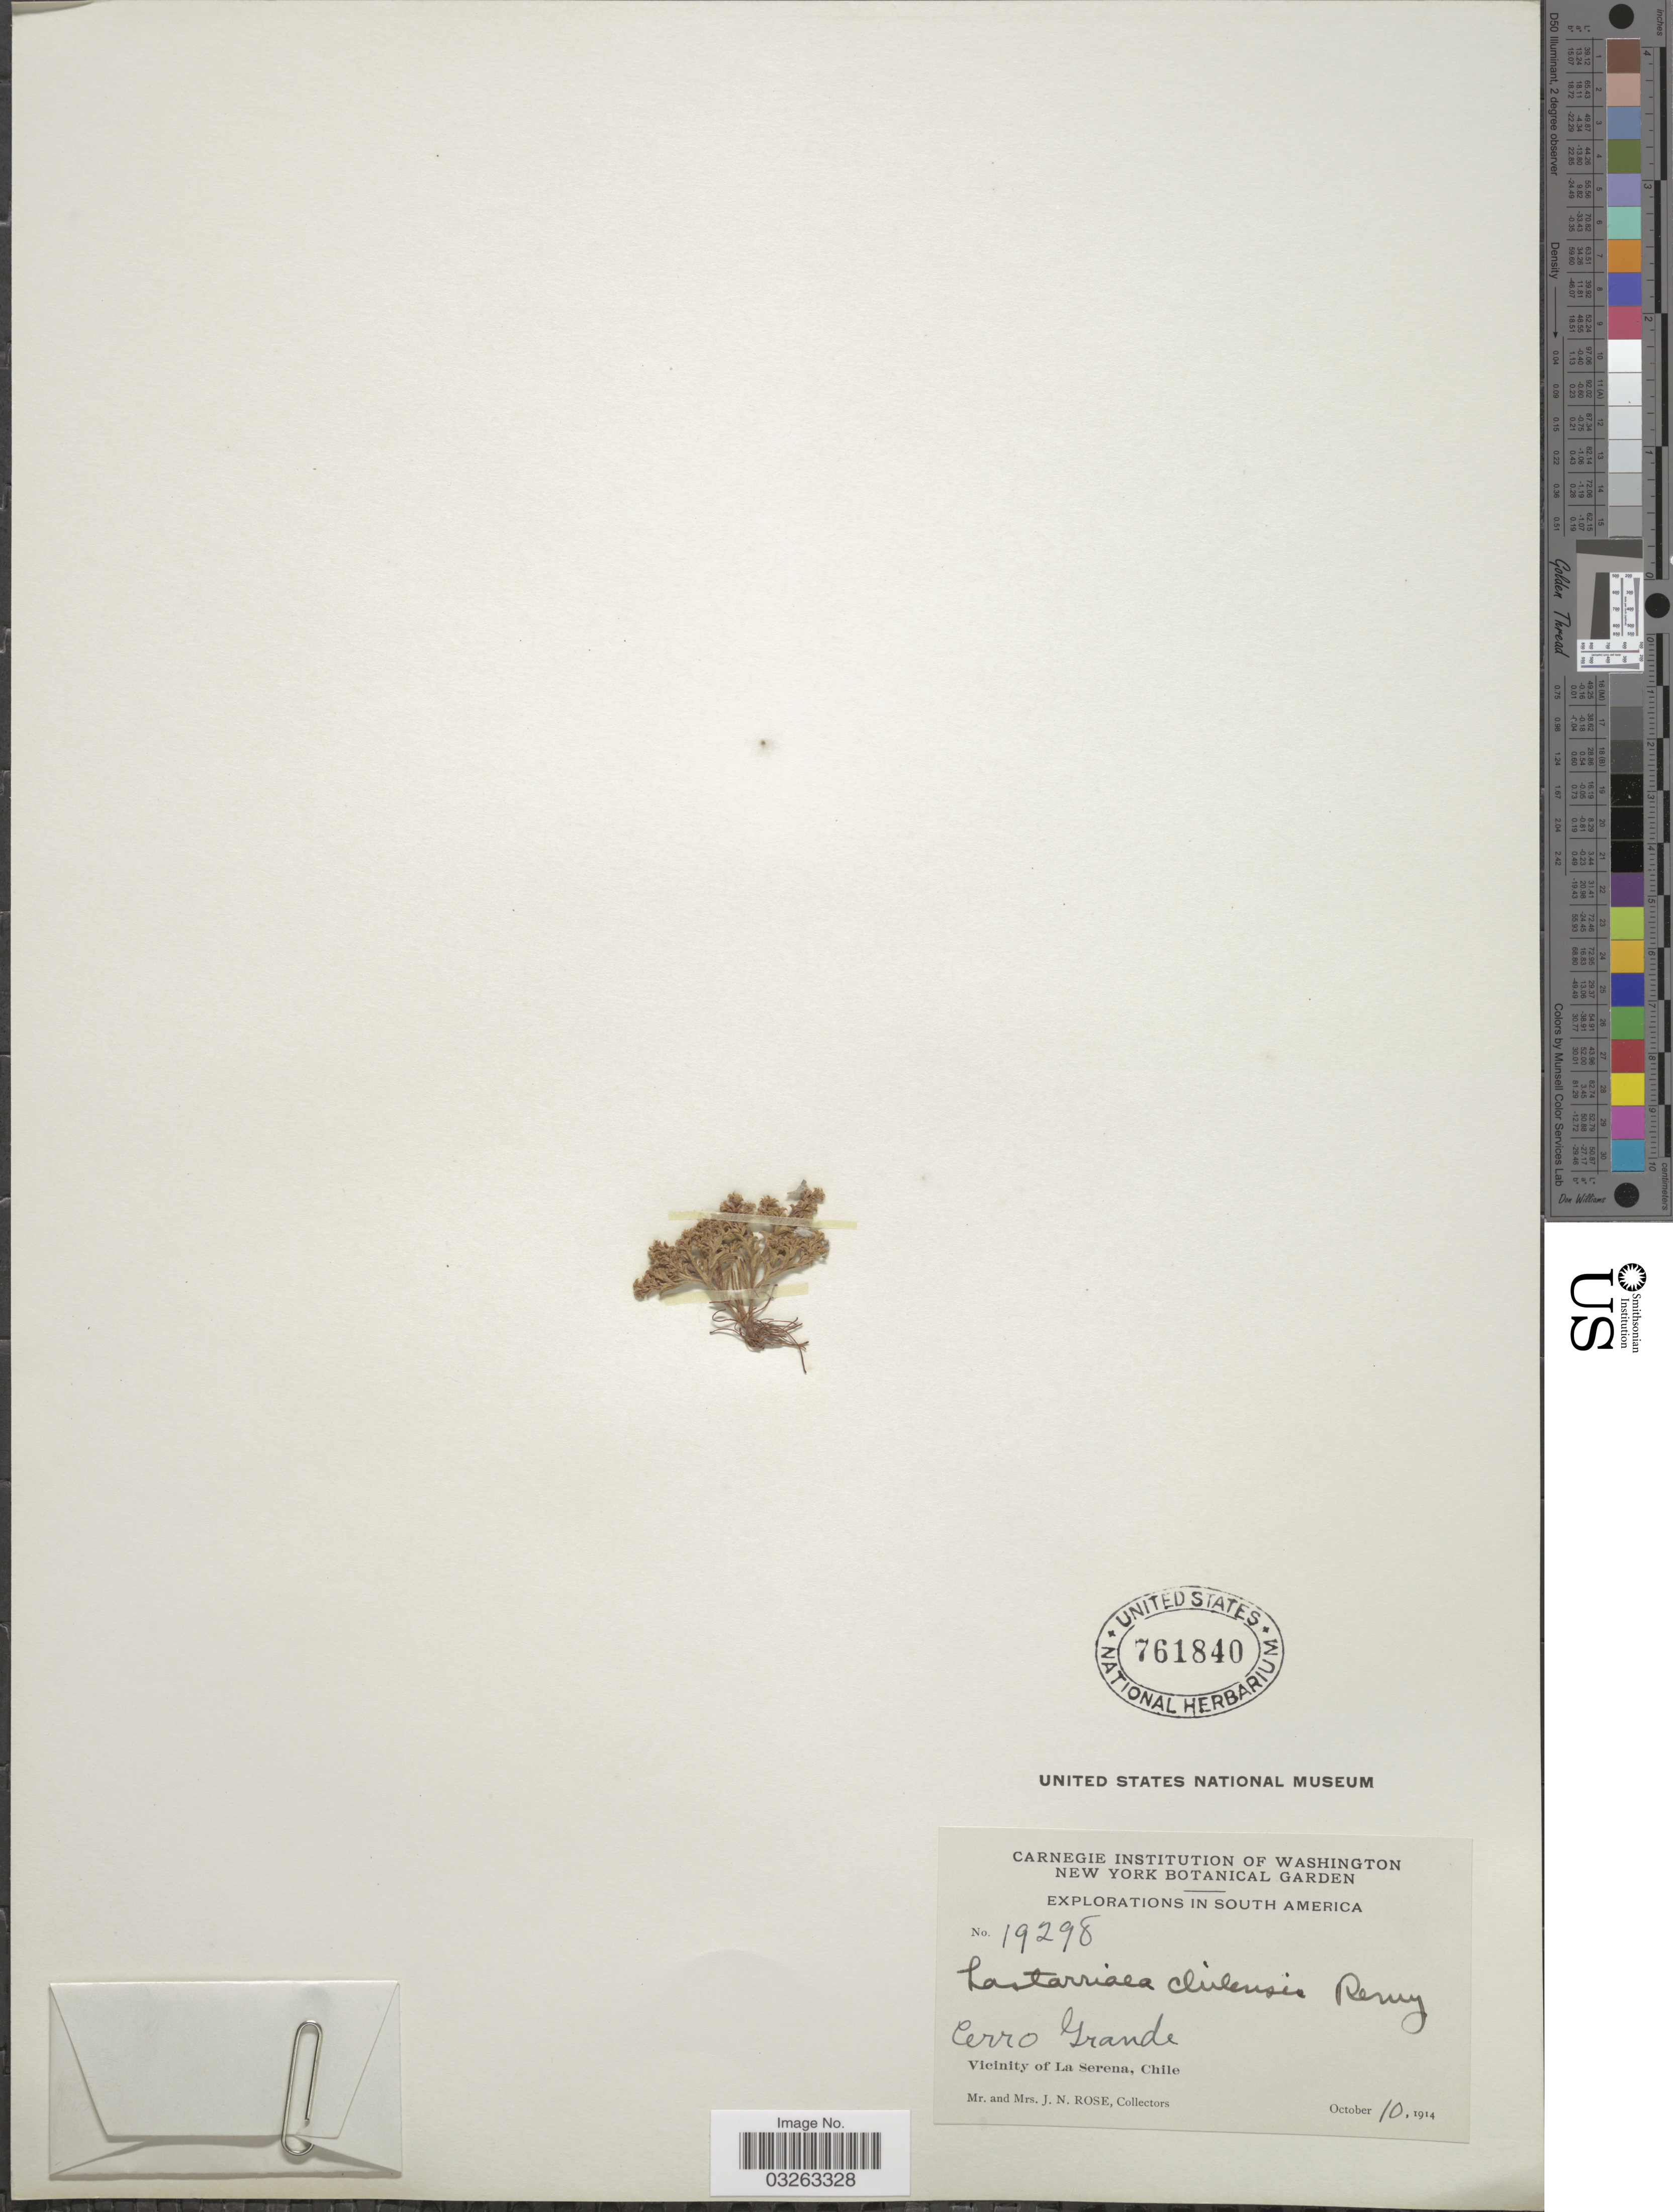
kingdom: Plantae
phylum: Tracheophyta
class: Magnoliopsida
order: Caryophyllales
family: Polygonaceae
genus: Lastarriaea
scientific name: Lastarriaea chilensis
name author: J. Rémy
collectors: J. N. Rose & L. B. Rose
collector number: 19298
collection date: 1914-10-10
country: Chile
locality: Cerro Grande. Vicinity of La Serena.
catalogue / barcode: US 761840